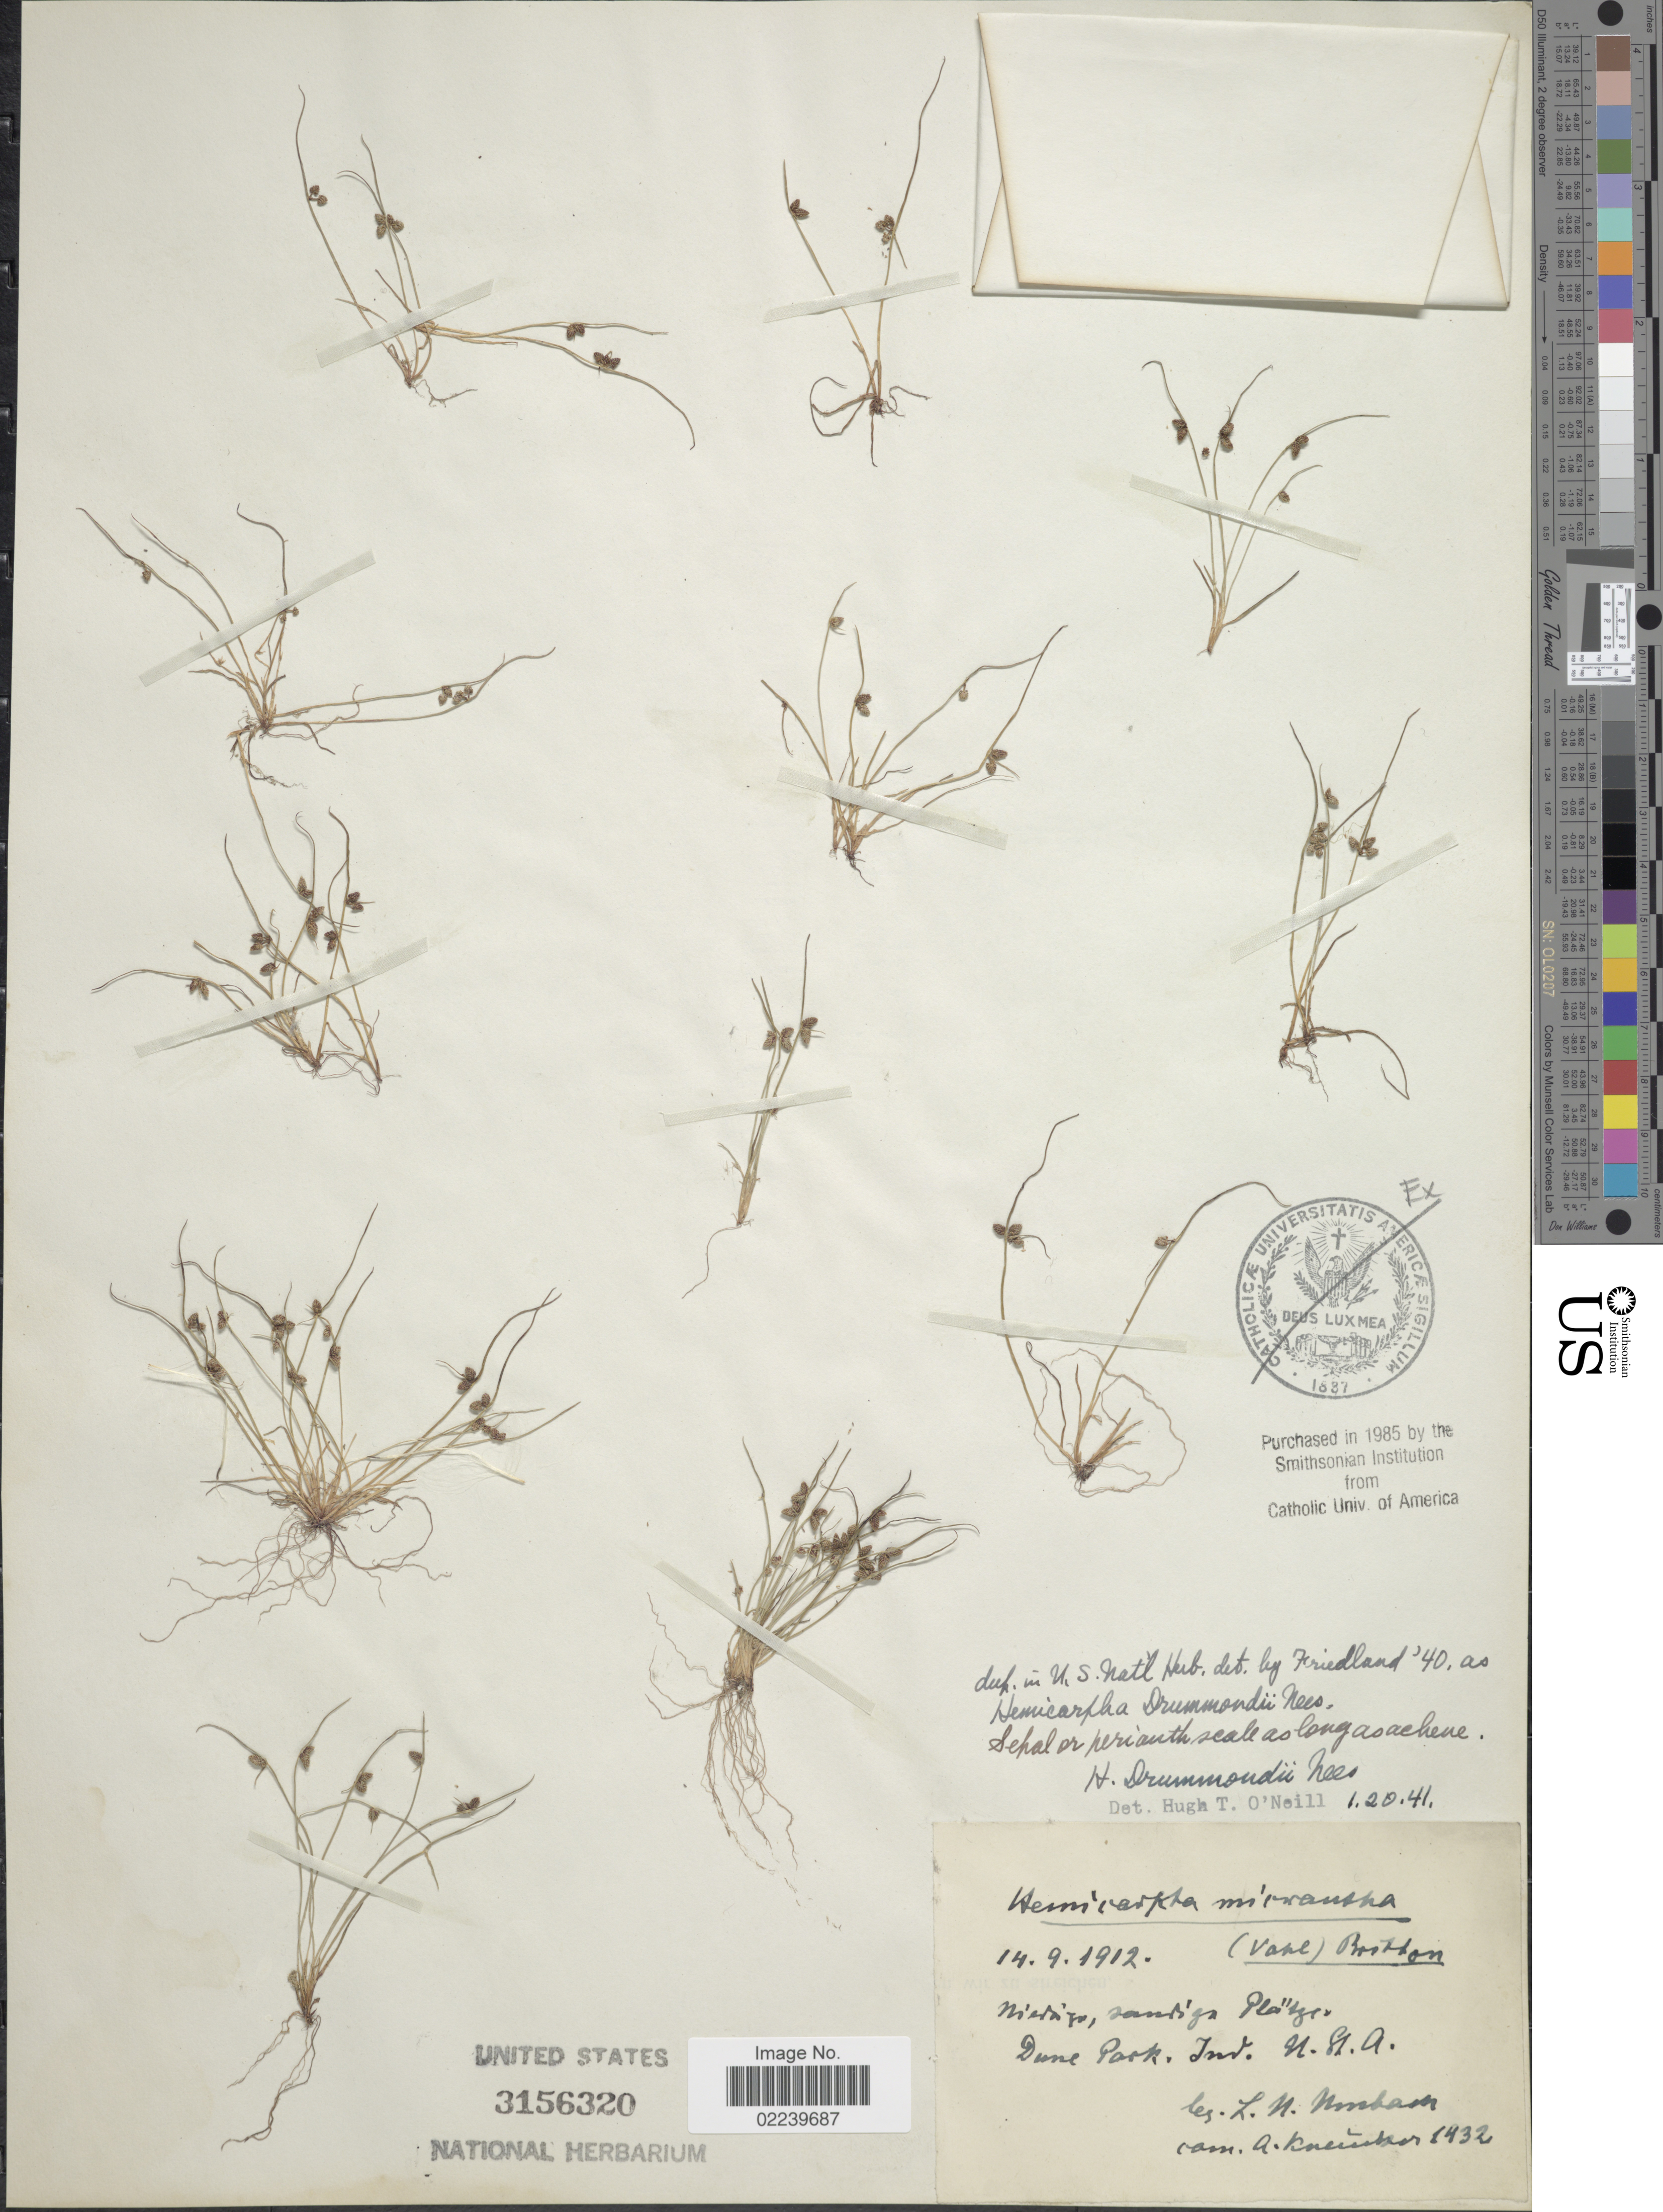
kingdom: Plantae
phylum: Tracheophyta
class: Liliopsida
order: Poales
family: Cyperaceae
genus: Cyperus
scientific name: Cyperus subsquarrosus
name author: (Muhl.) Bauters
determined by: Strong, M. T., (US), Smithsonian Institution - National Museum of Natural History (UNITED STATES)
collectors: L. M. Umbach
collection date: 1912-09-14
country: United States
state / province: Indiana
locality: Dune Park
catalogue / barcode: US 3156320